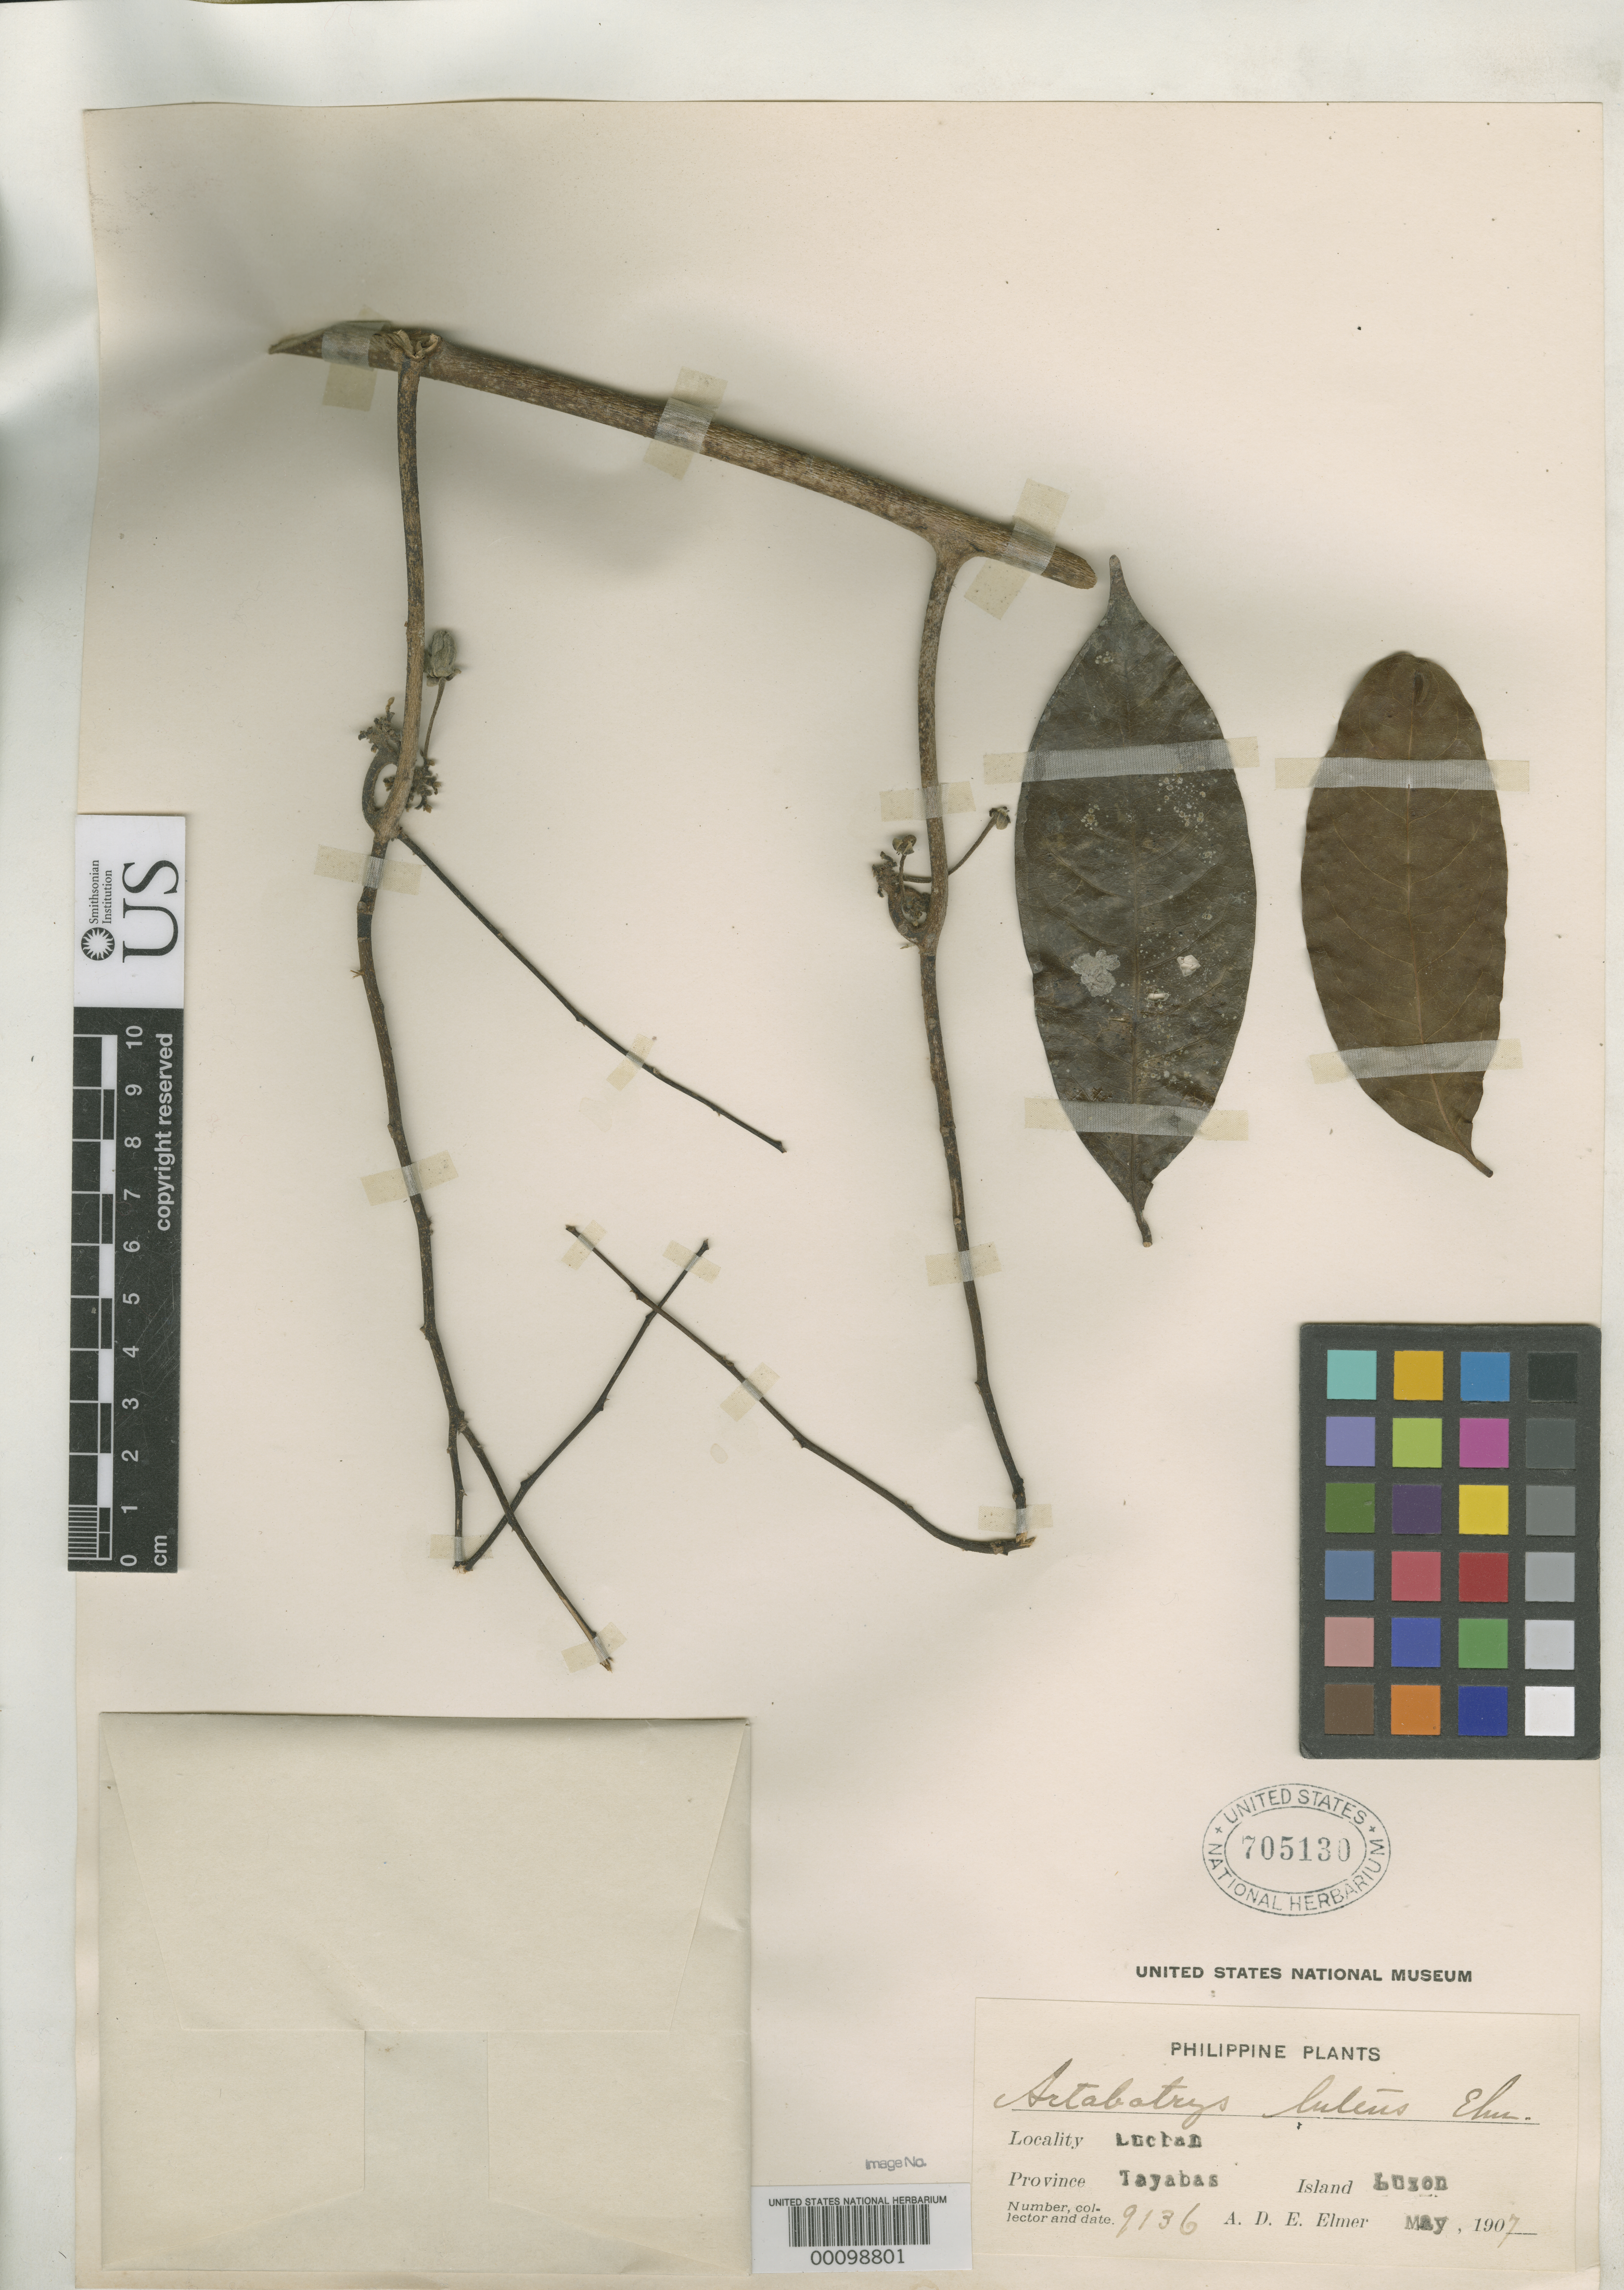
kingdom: Plantae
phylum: Tracheophyta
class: Magnoliopsida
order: Magnoliales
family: Annonaceae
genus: Artabotrys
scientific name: Artabotrys luteus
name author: Elmer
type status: Isotype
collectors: A. D. E. Elmer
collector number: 9136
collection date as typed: May 1907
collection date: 1907-05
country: Philippines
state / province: Calabarzon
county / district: Quezon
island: Luzon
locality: Lucban, Province of Tayabas, Luzon.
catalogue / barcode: US 705130